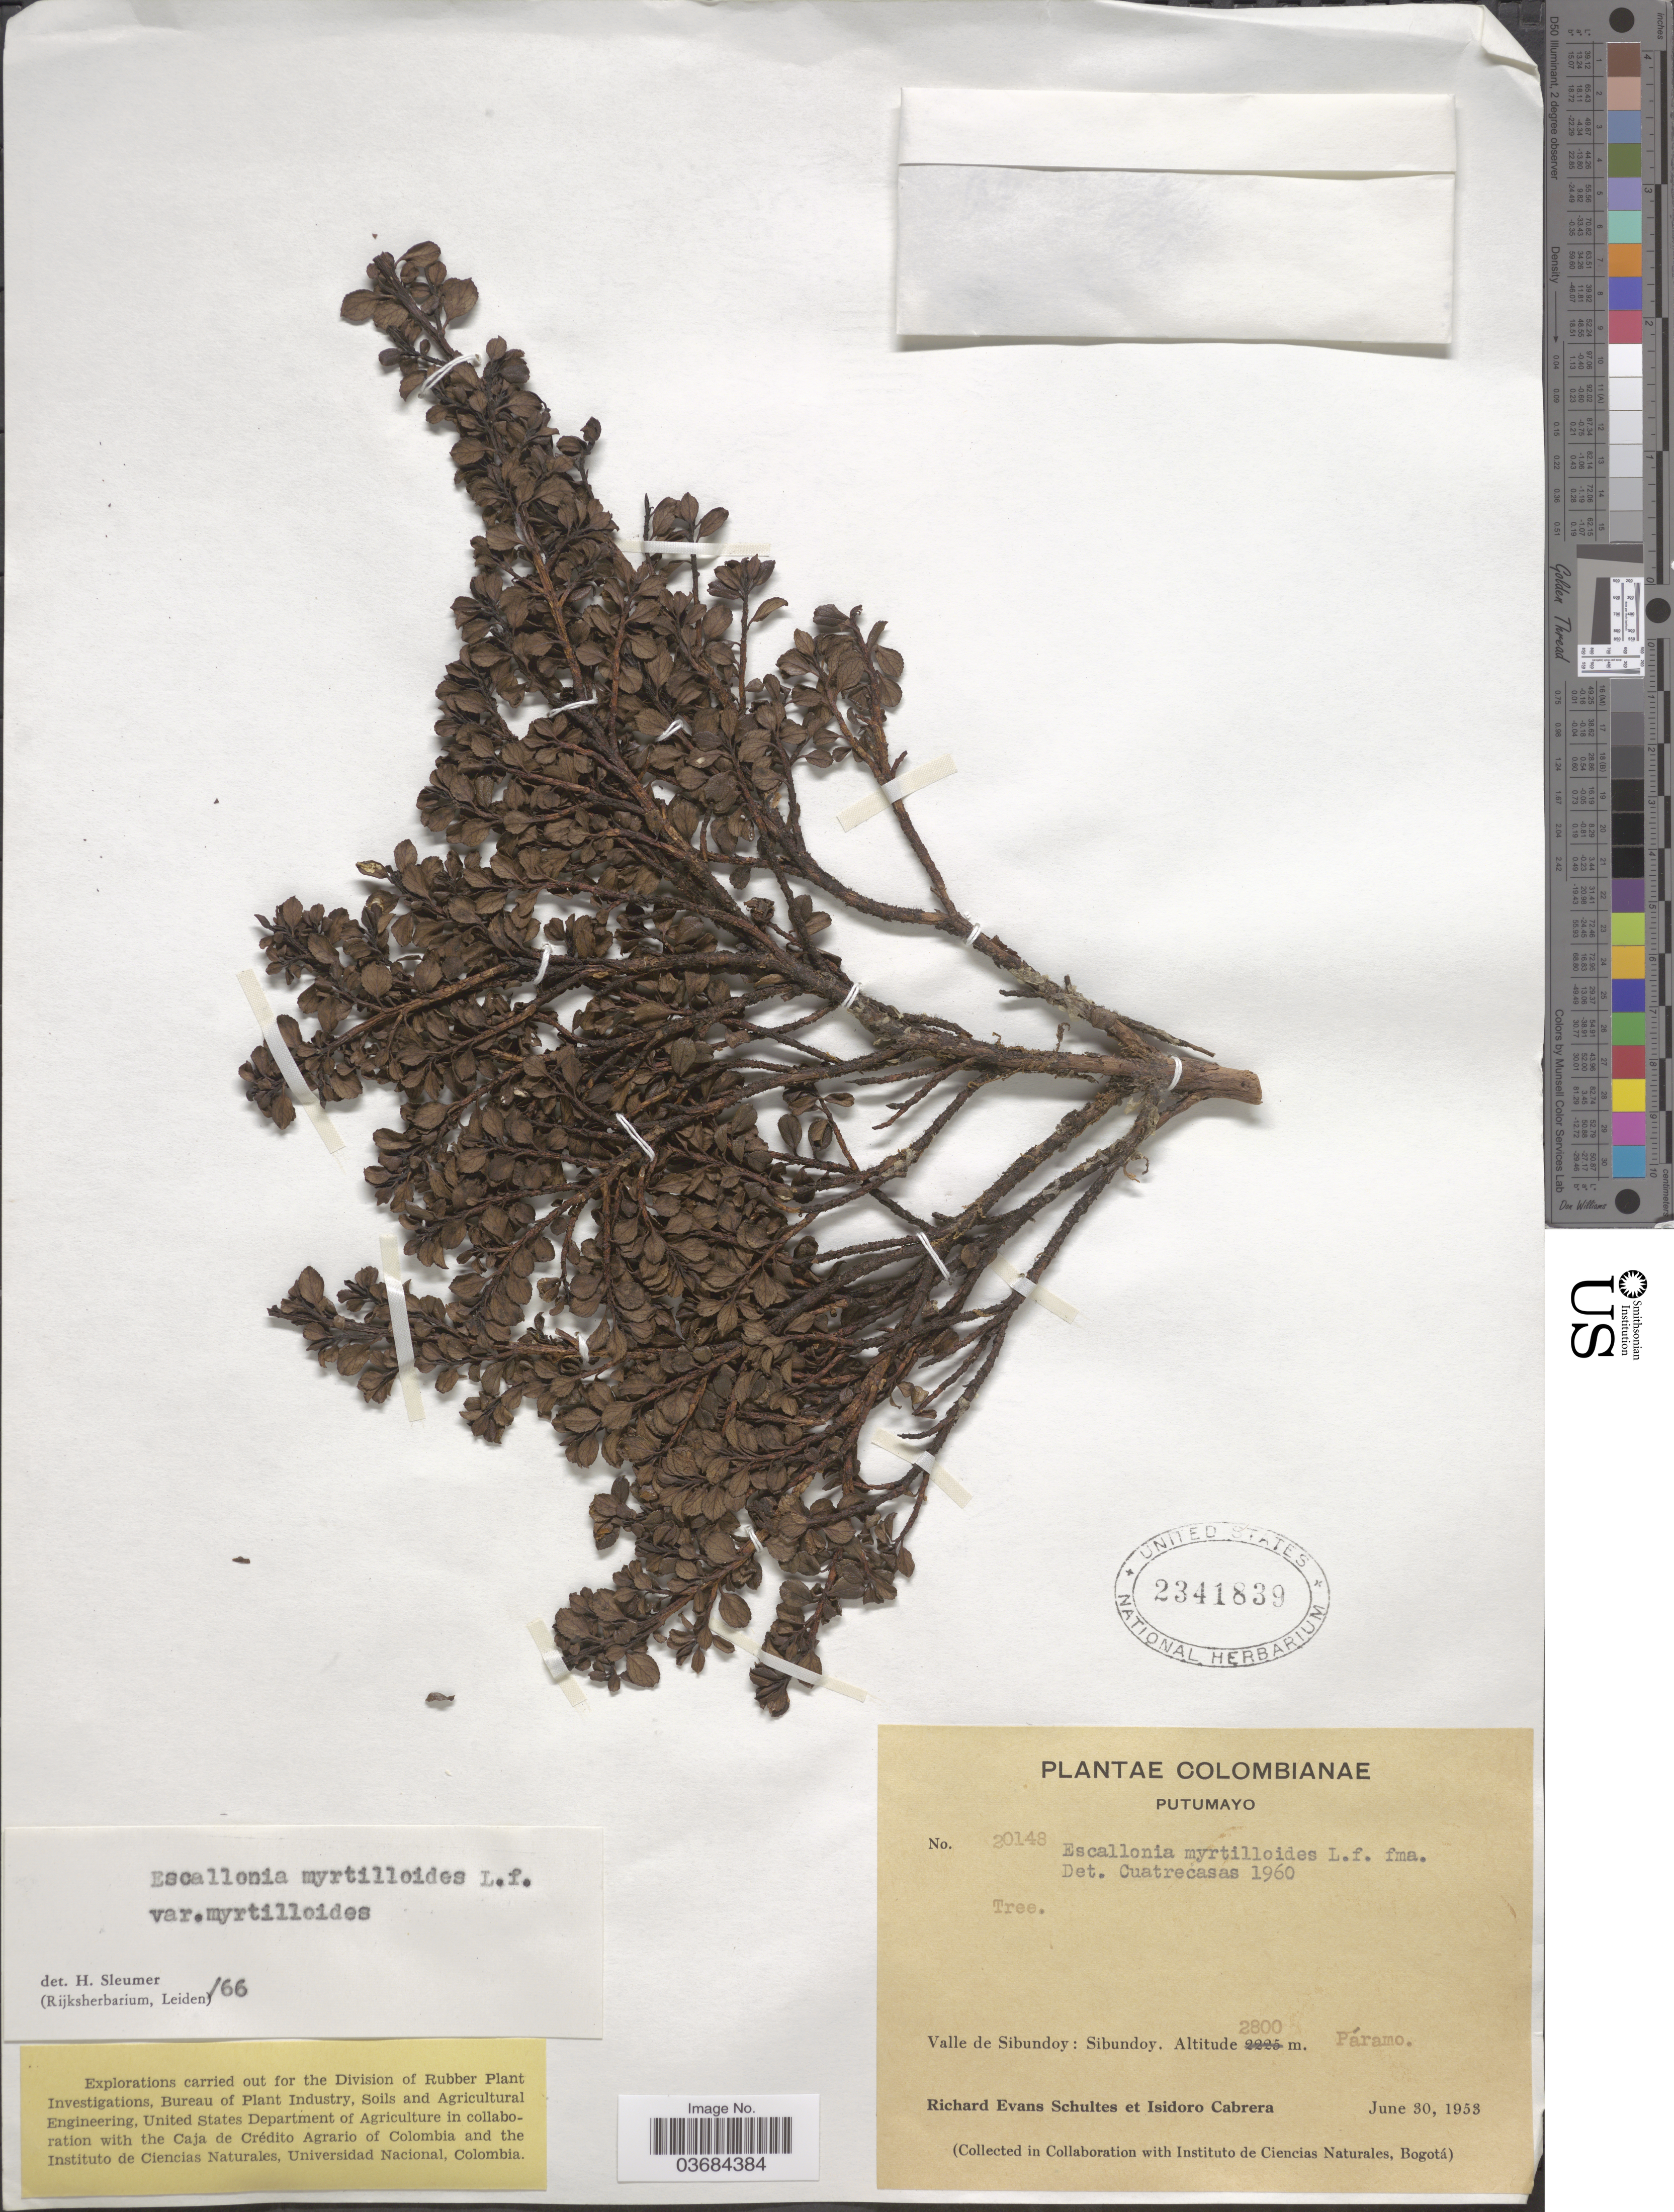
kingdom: Plantae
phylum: Tracheophyta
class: Magnoliopsida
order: Escalloniales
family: Escalloniaceae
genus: Escallonia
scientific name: Escallonia myrtilloides var. myrtilloides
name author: L. f.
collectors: R. E. Schultes & I. Cabrera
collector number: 20148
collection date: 1953-06-30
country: Colombia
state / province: Putumayo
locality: Valle de Sibundoy: Sibundoy.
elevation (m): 2800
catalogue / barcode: US 2341839